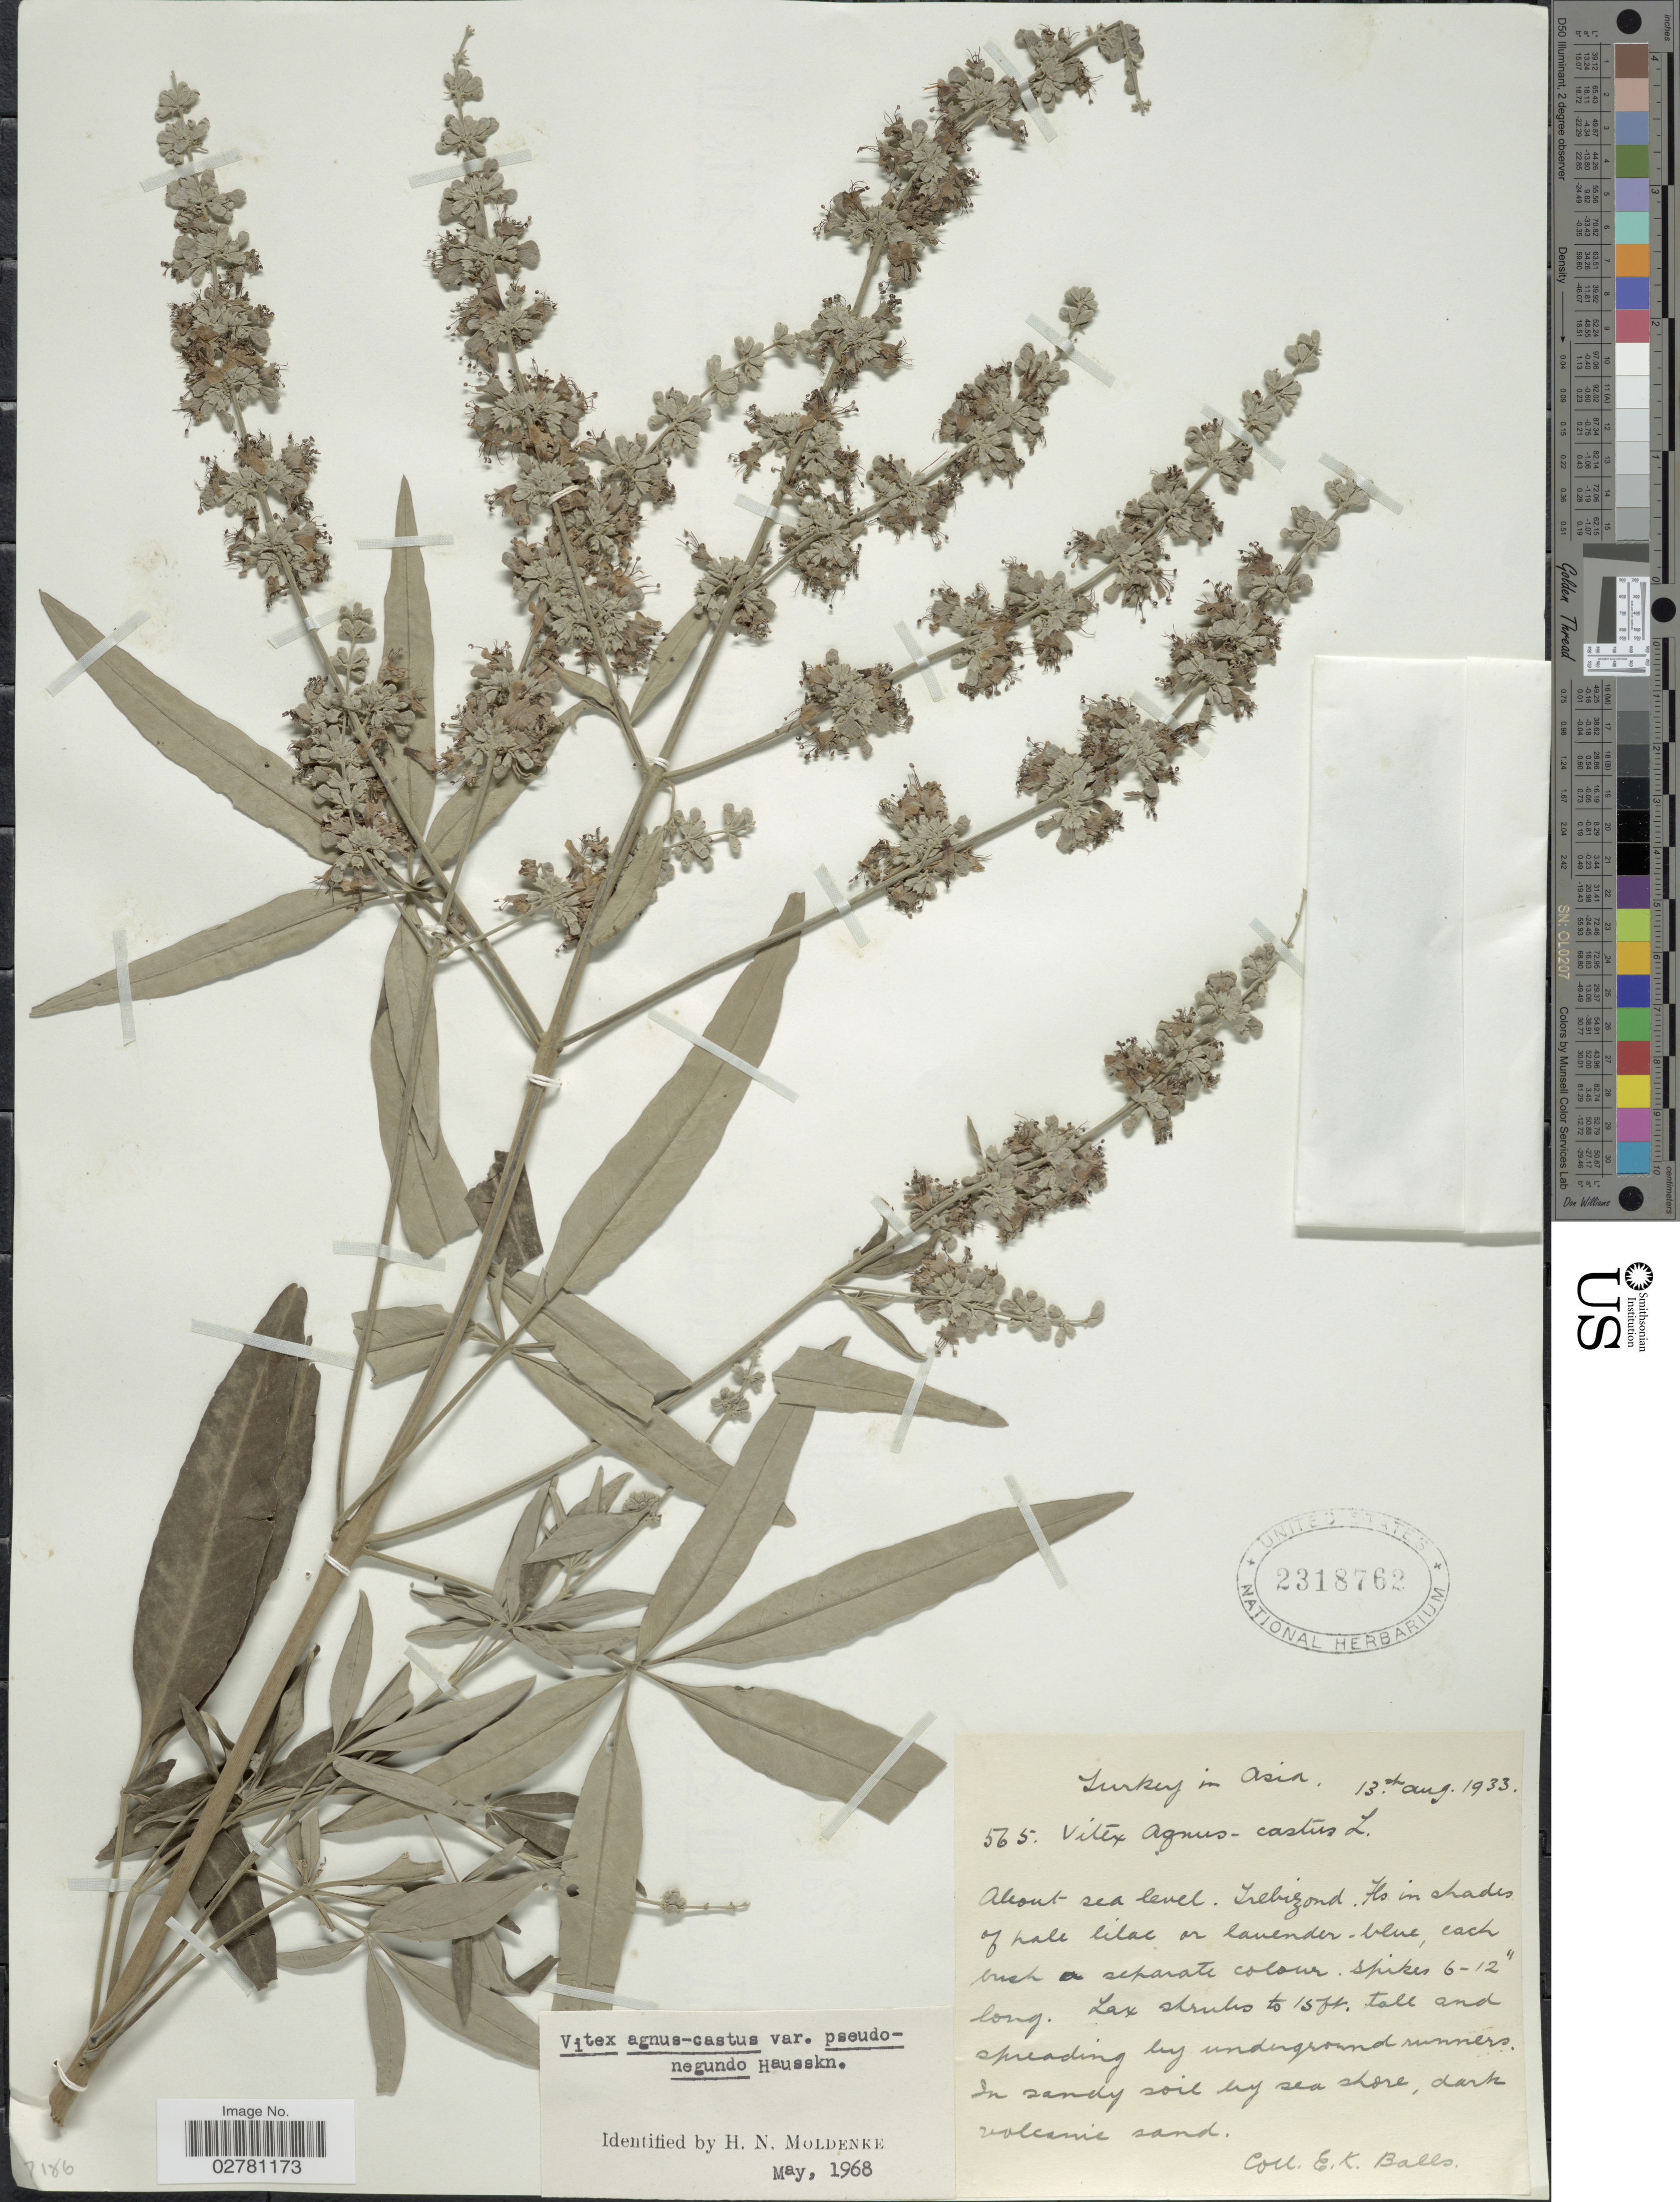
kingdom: Plantae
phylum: Tracheophyta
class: Magnoliopsida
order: Lamiales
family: Lamiaceae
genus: Vitex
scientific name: Vitex agnus-castus var. pseudonegundo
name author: Hausskn.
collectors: E. K. Balls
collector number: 565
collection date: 1933-08-13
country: Turkey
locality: Turkey in Asia. Irebizond [unsure placement]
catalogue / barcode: US 2318762